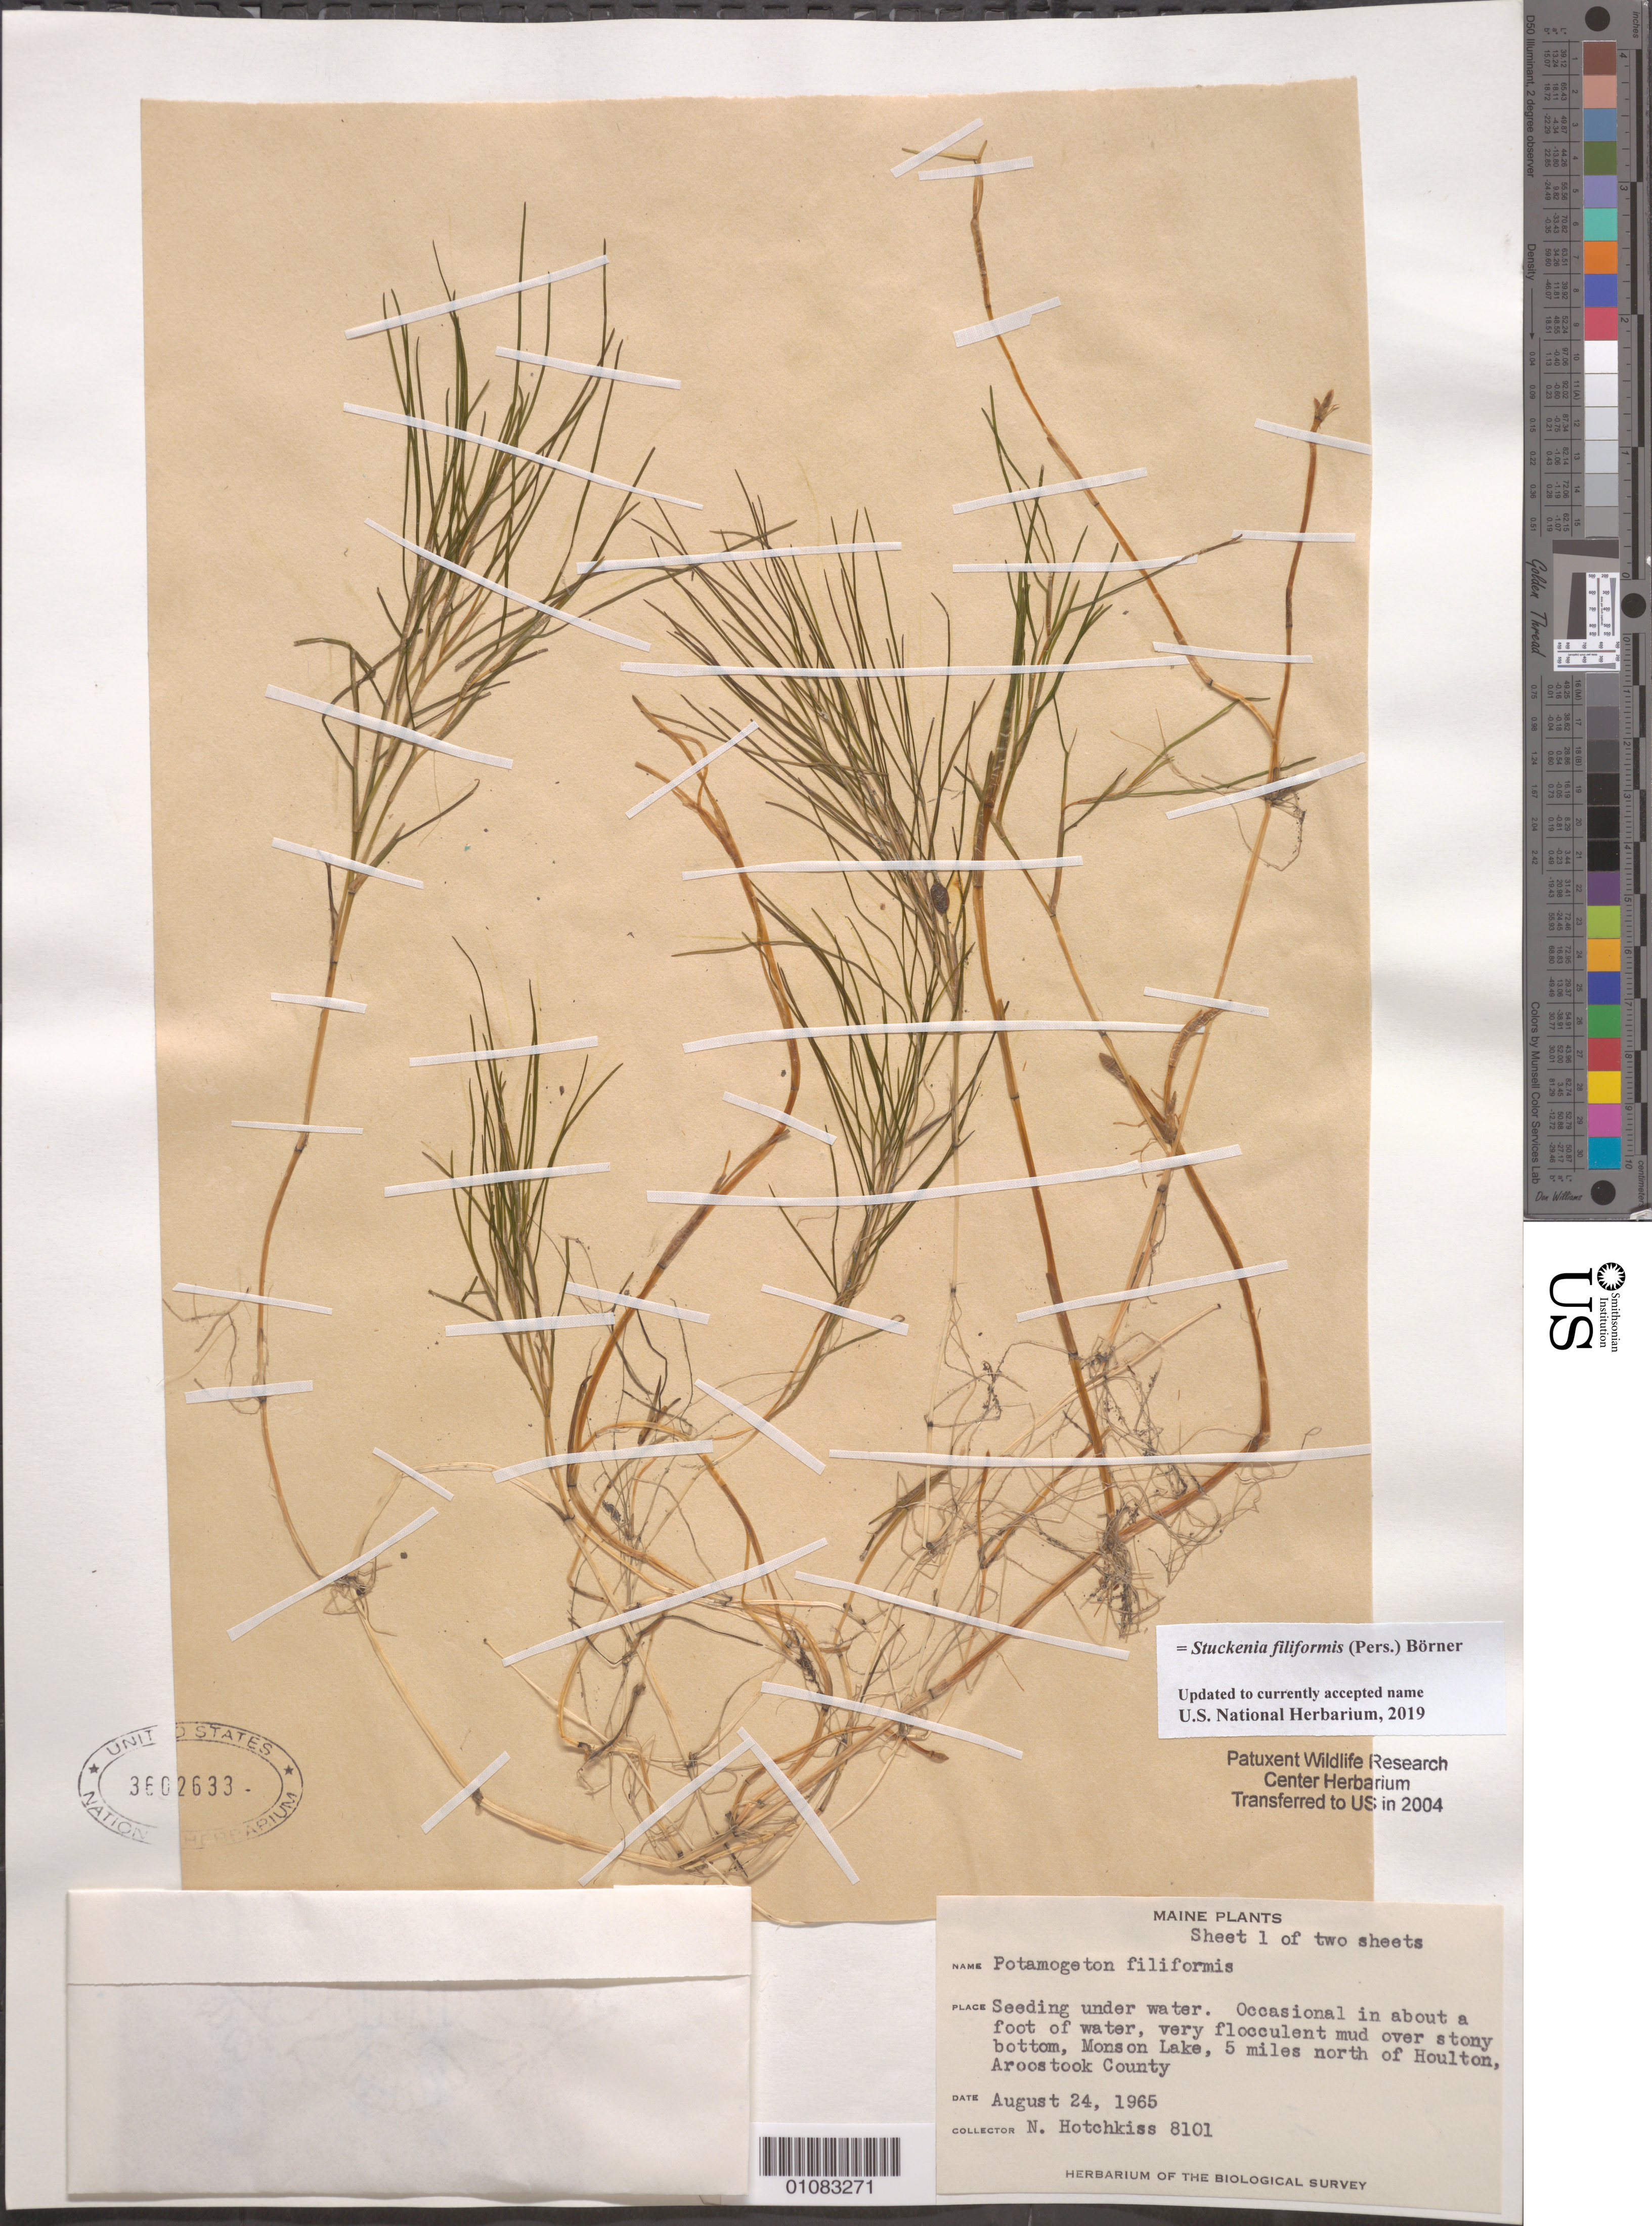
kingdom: Plantae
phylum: Tracheophyta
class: Liliopsida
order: Alismatales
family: Potamogetonaceae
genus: Stuckenia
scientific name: Stuckenia filiformis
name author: (Pers.) Börner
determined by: Strong, Mark T., (BOT), Smithsonian Institution - National Museum of Natural History (UNITED STATES)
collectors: N. Hotchkiss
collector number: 8101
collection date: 1965-08-24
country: United States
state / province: Maine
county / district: Aroostook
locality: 5 mi. N of Houlton, Monson Lake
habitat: Occasional in water, very flocculent mud over stony bottom.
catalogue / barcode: US 3602633